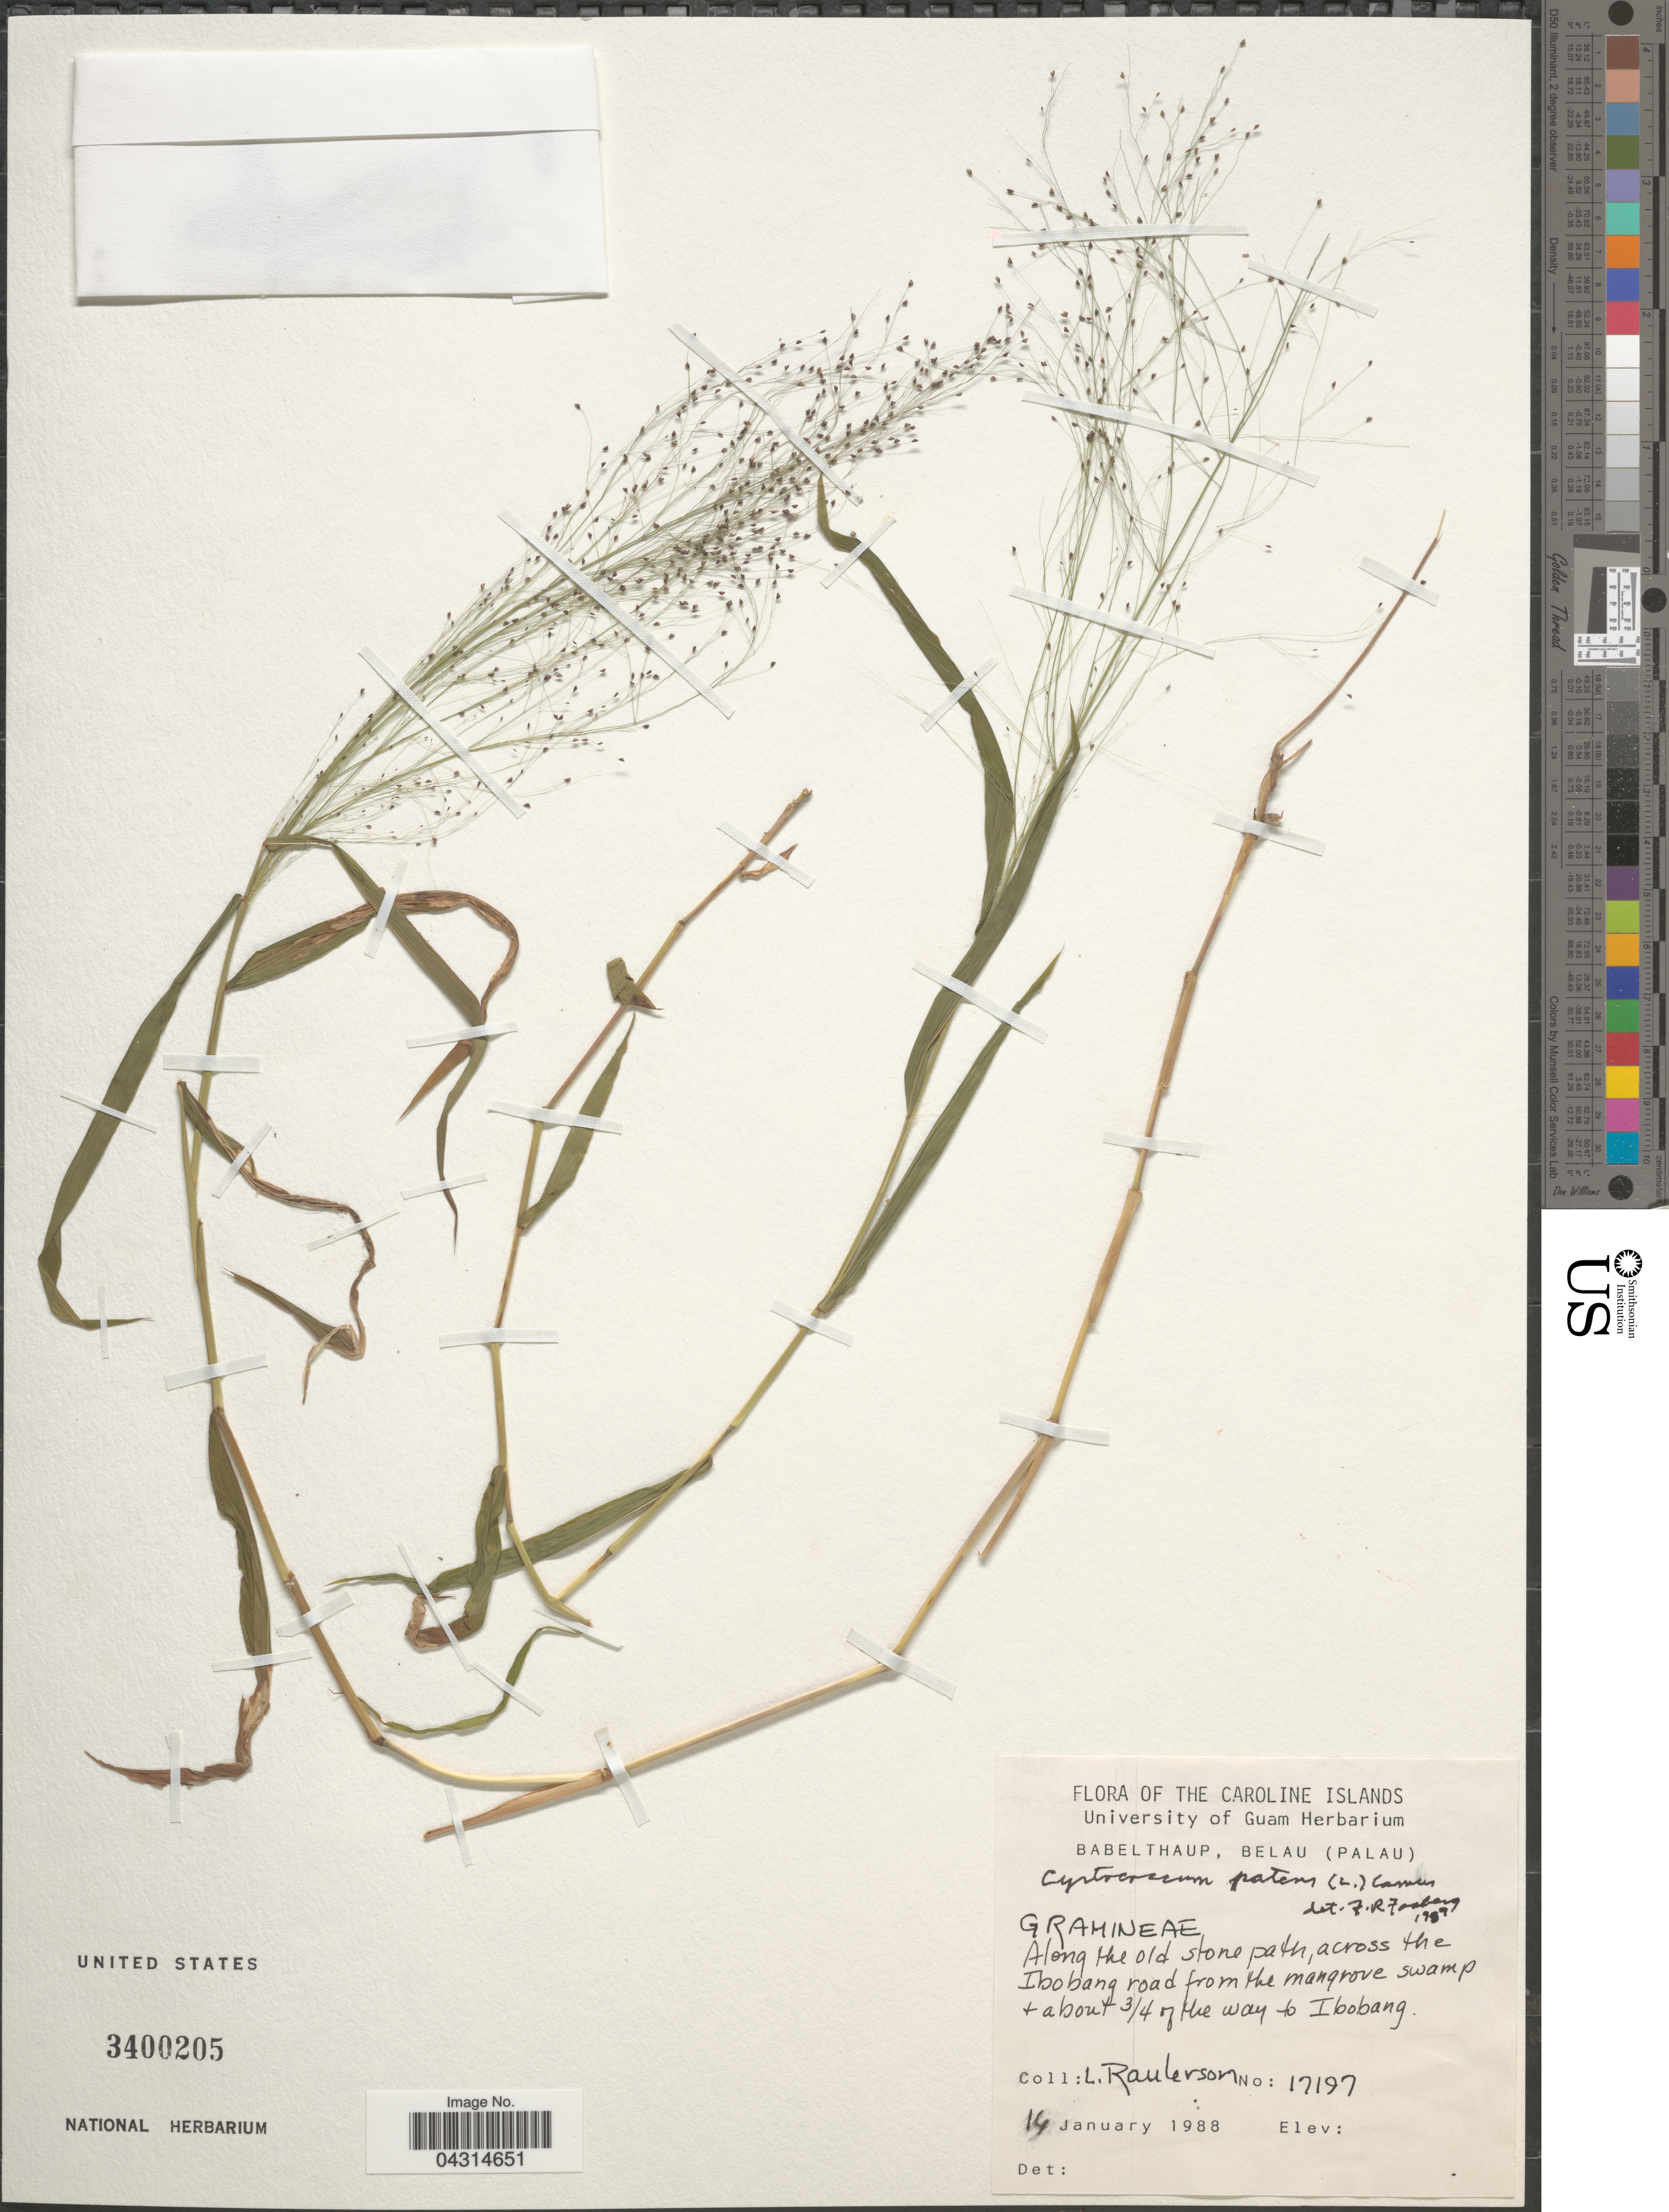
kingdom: Plantae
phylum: Tracheophyta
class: Liliopsida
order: Poales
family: Poaceae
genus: Cyrtococcum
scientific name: Cyrtococcum patens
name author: (L.) A. Camus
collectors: L. Raulerson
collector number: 17197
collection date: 1988-01-14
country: Palau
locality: The Caroline Islands. Babelthaup, Belau (Palau). Along the old stone path, across the Ibobang road from the mangrove swamp + about 3/4 of the way to Ibobang.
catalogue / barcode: US 3400205